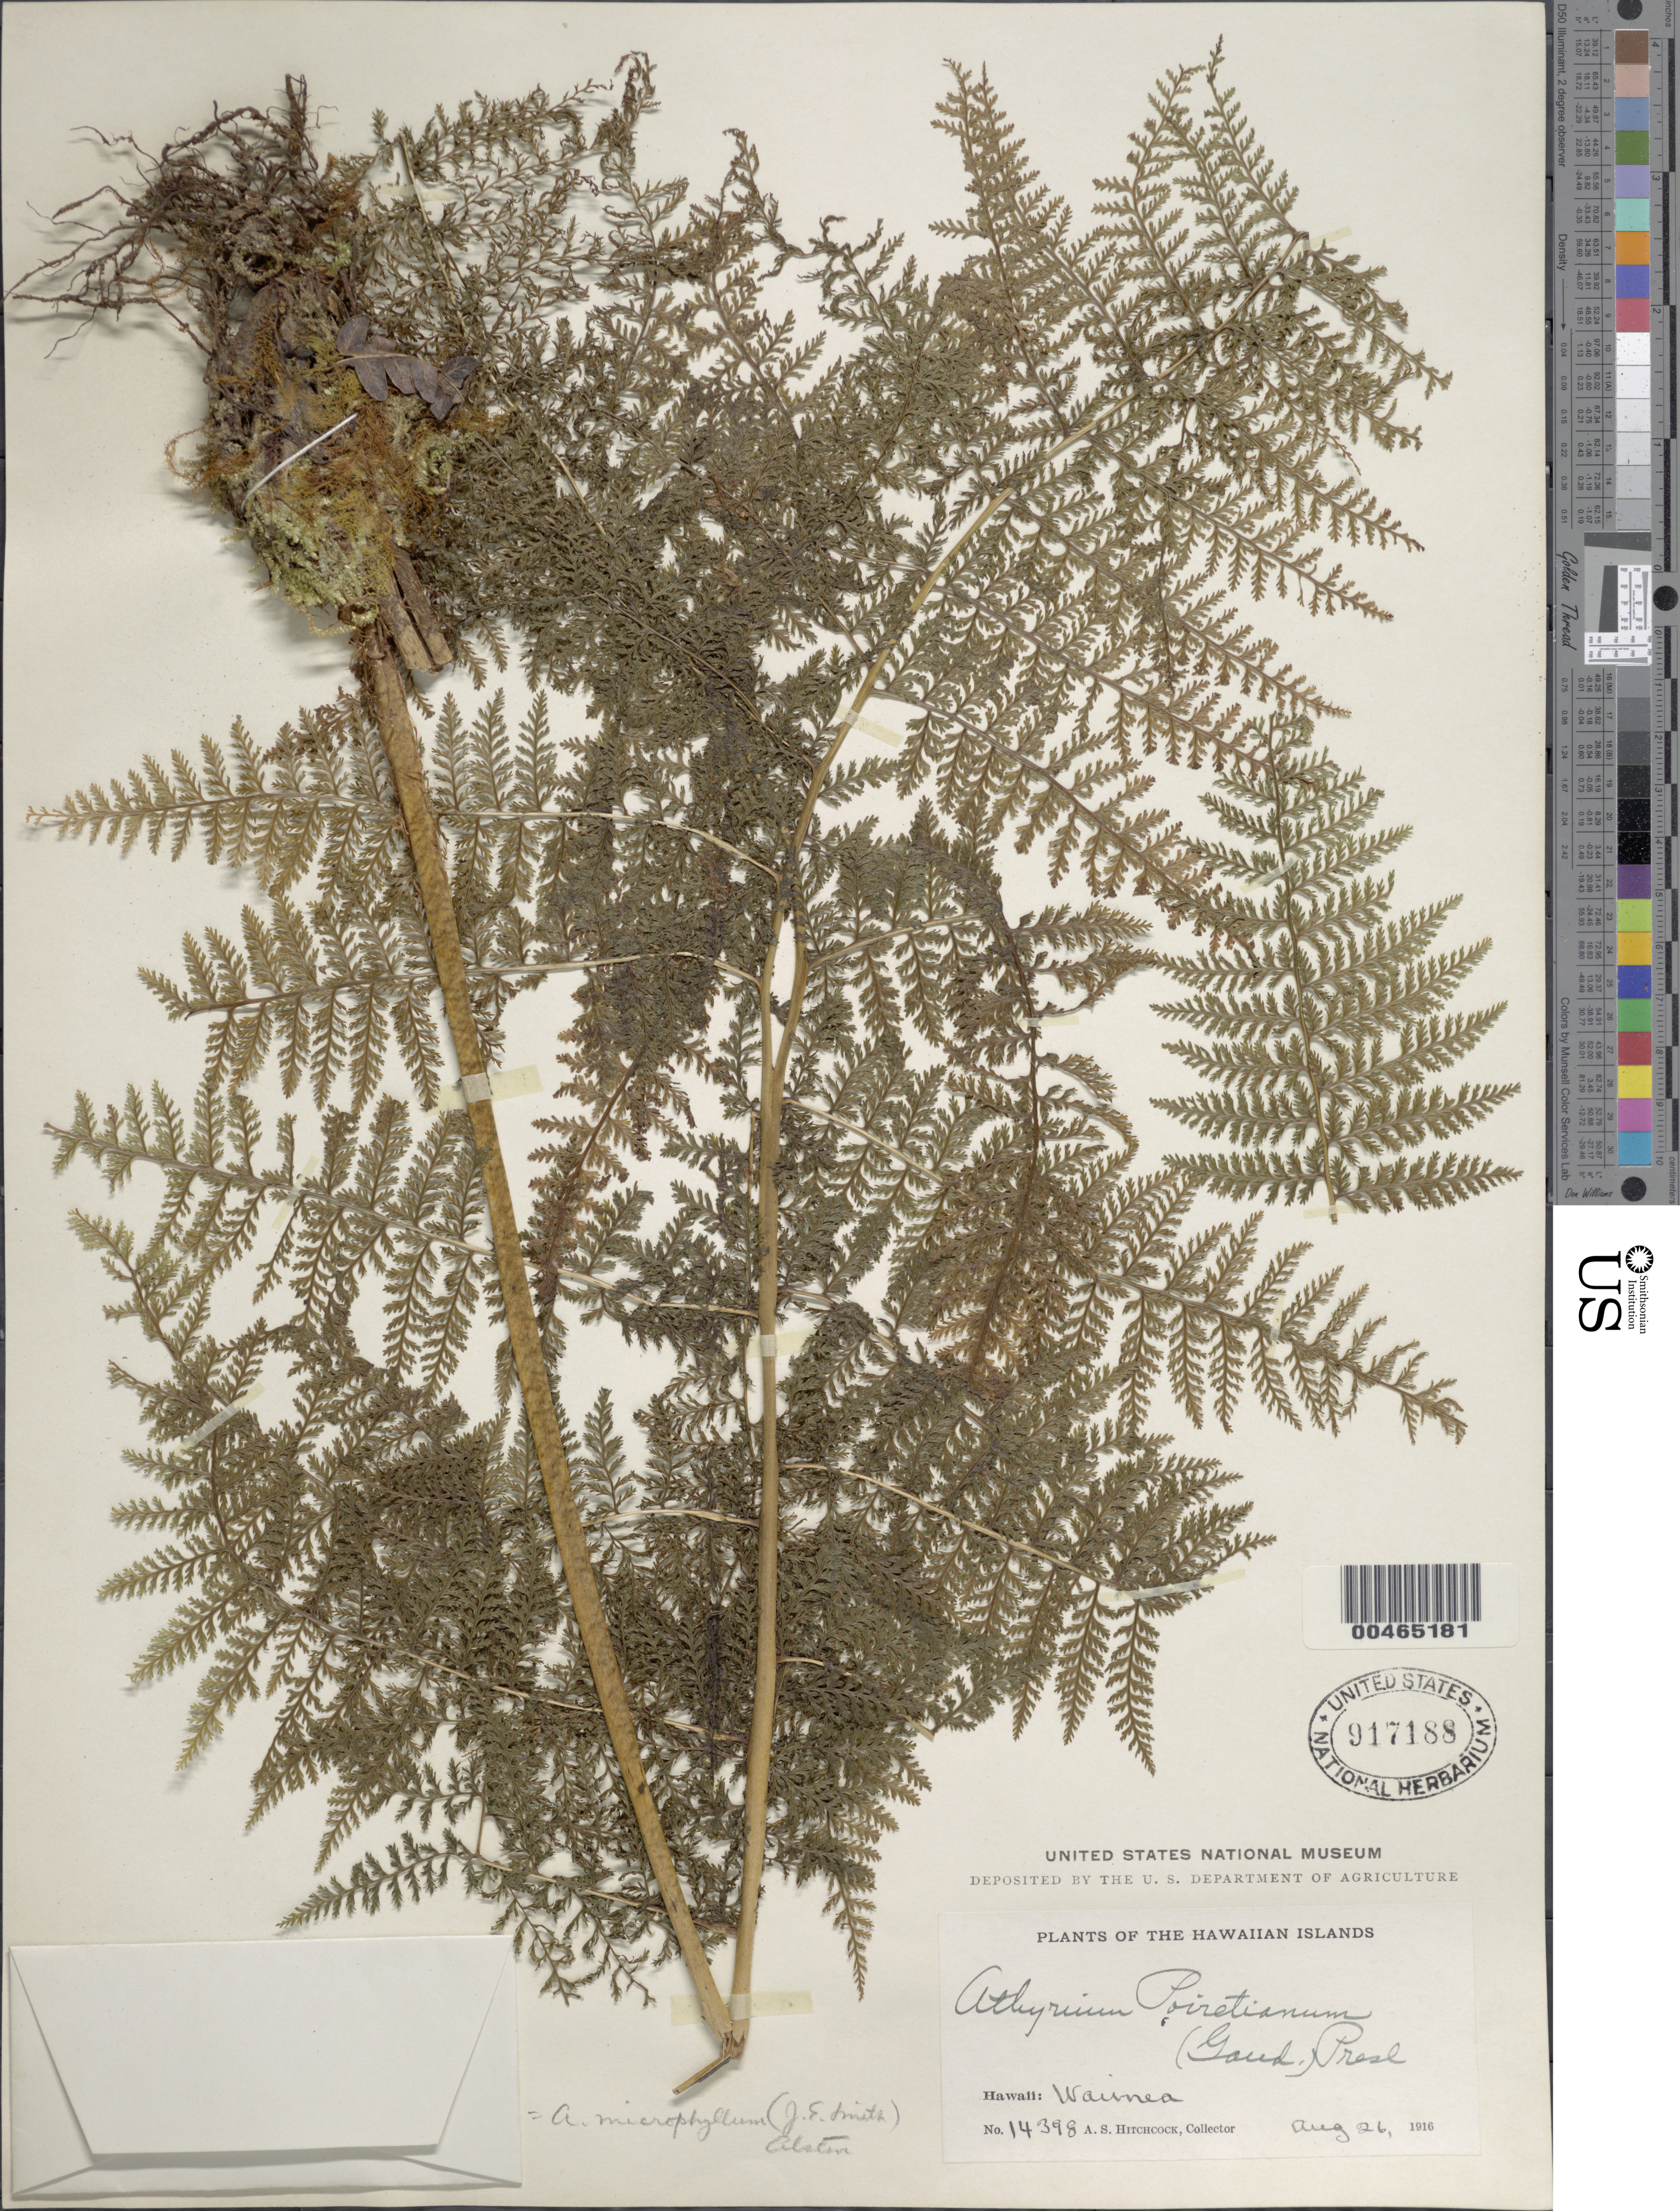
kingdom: Plantae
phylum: Tracheophyta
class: Polypodiopsida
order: Polypodiales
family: Athyriaceae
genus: Athyrium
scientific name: Athyrium microphyllum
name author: (Sm.) Alston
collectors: A. S. Hitchcock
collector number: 14398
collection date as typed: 26 Aug 1916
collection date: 1916-08-26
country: United States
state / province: Hawaii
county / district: Hawaii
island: Hawaii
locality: Hawaii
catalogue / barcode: US 917188